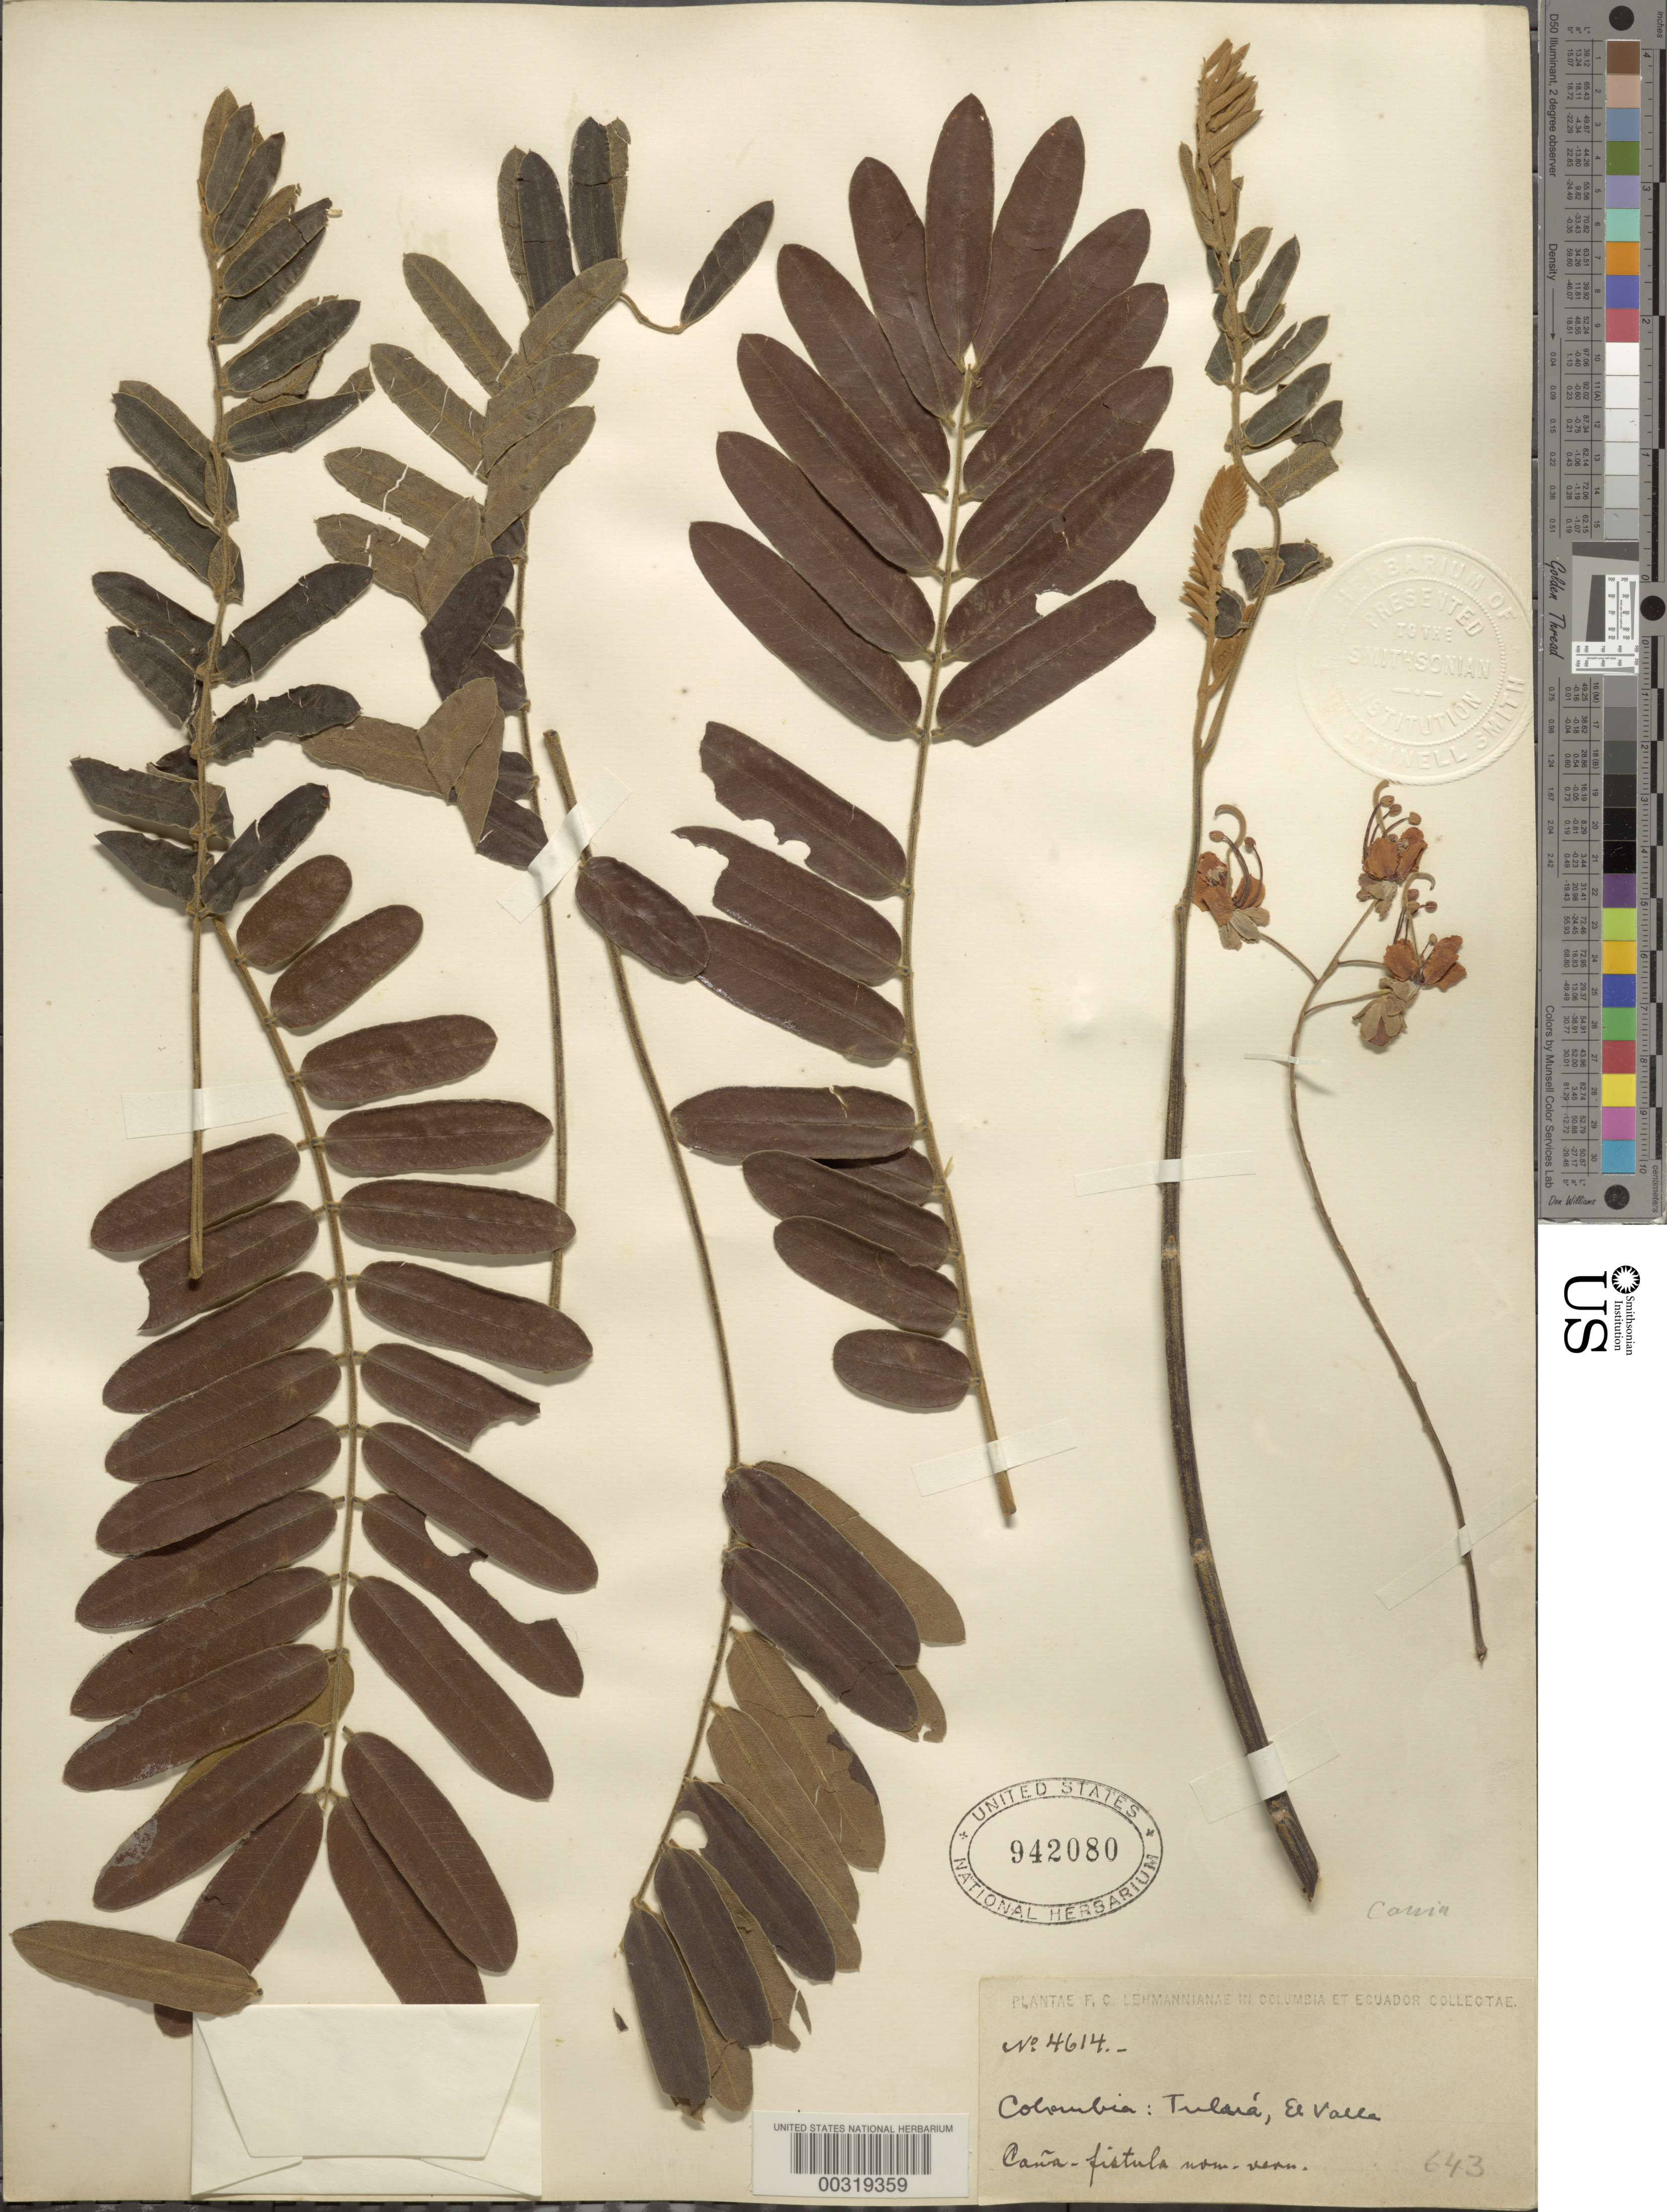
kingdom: Plantae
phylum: Tracheophyta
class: Magnoliopsida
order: Fabales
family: Fabaceae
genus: Cassia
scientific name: Cassia grandis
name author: L. f.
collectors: F. C. Lehmann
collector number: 4614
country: Colombia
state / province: Valle del Cauca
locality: Tulara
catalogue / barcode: US 942080